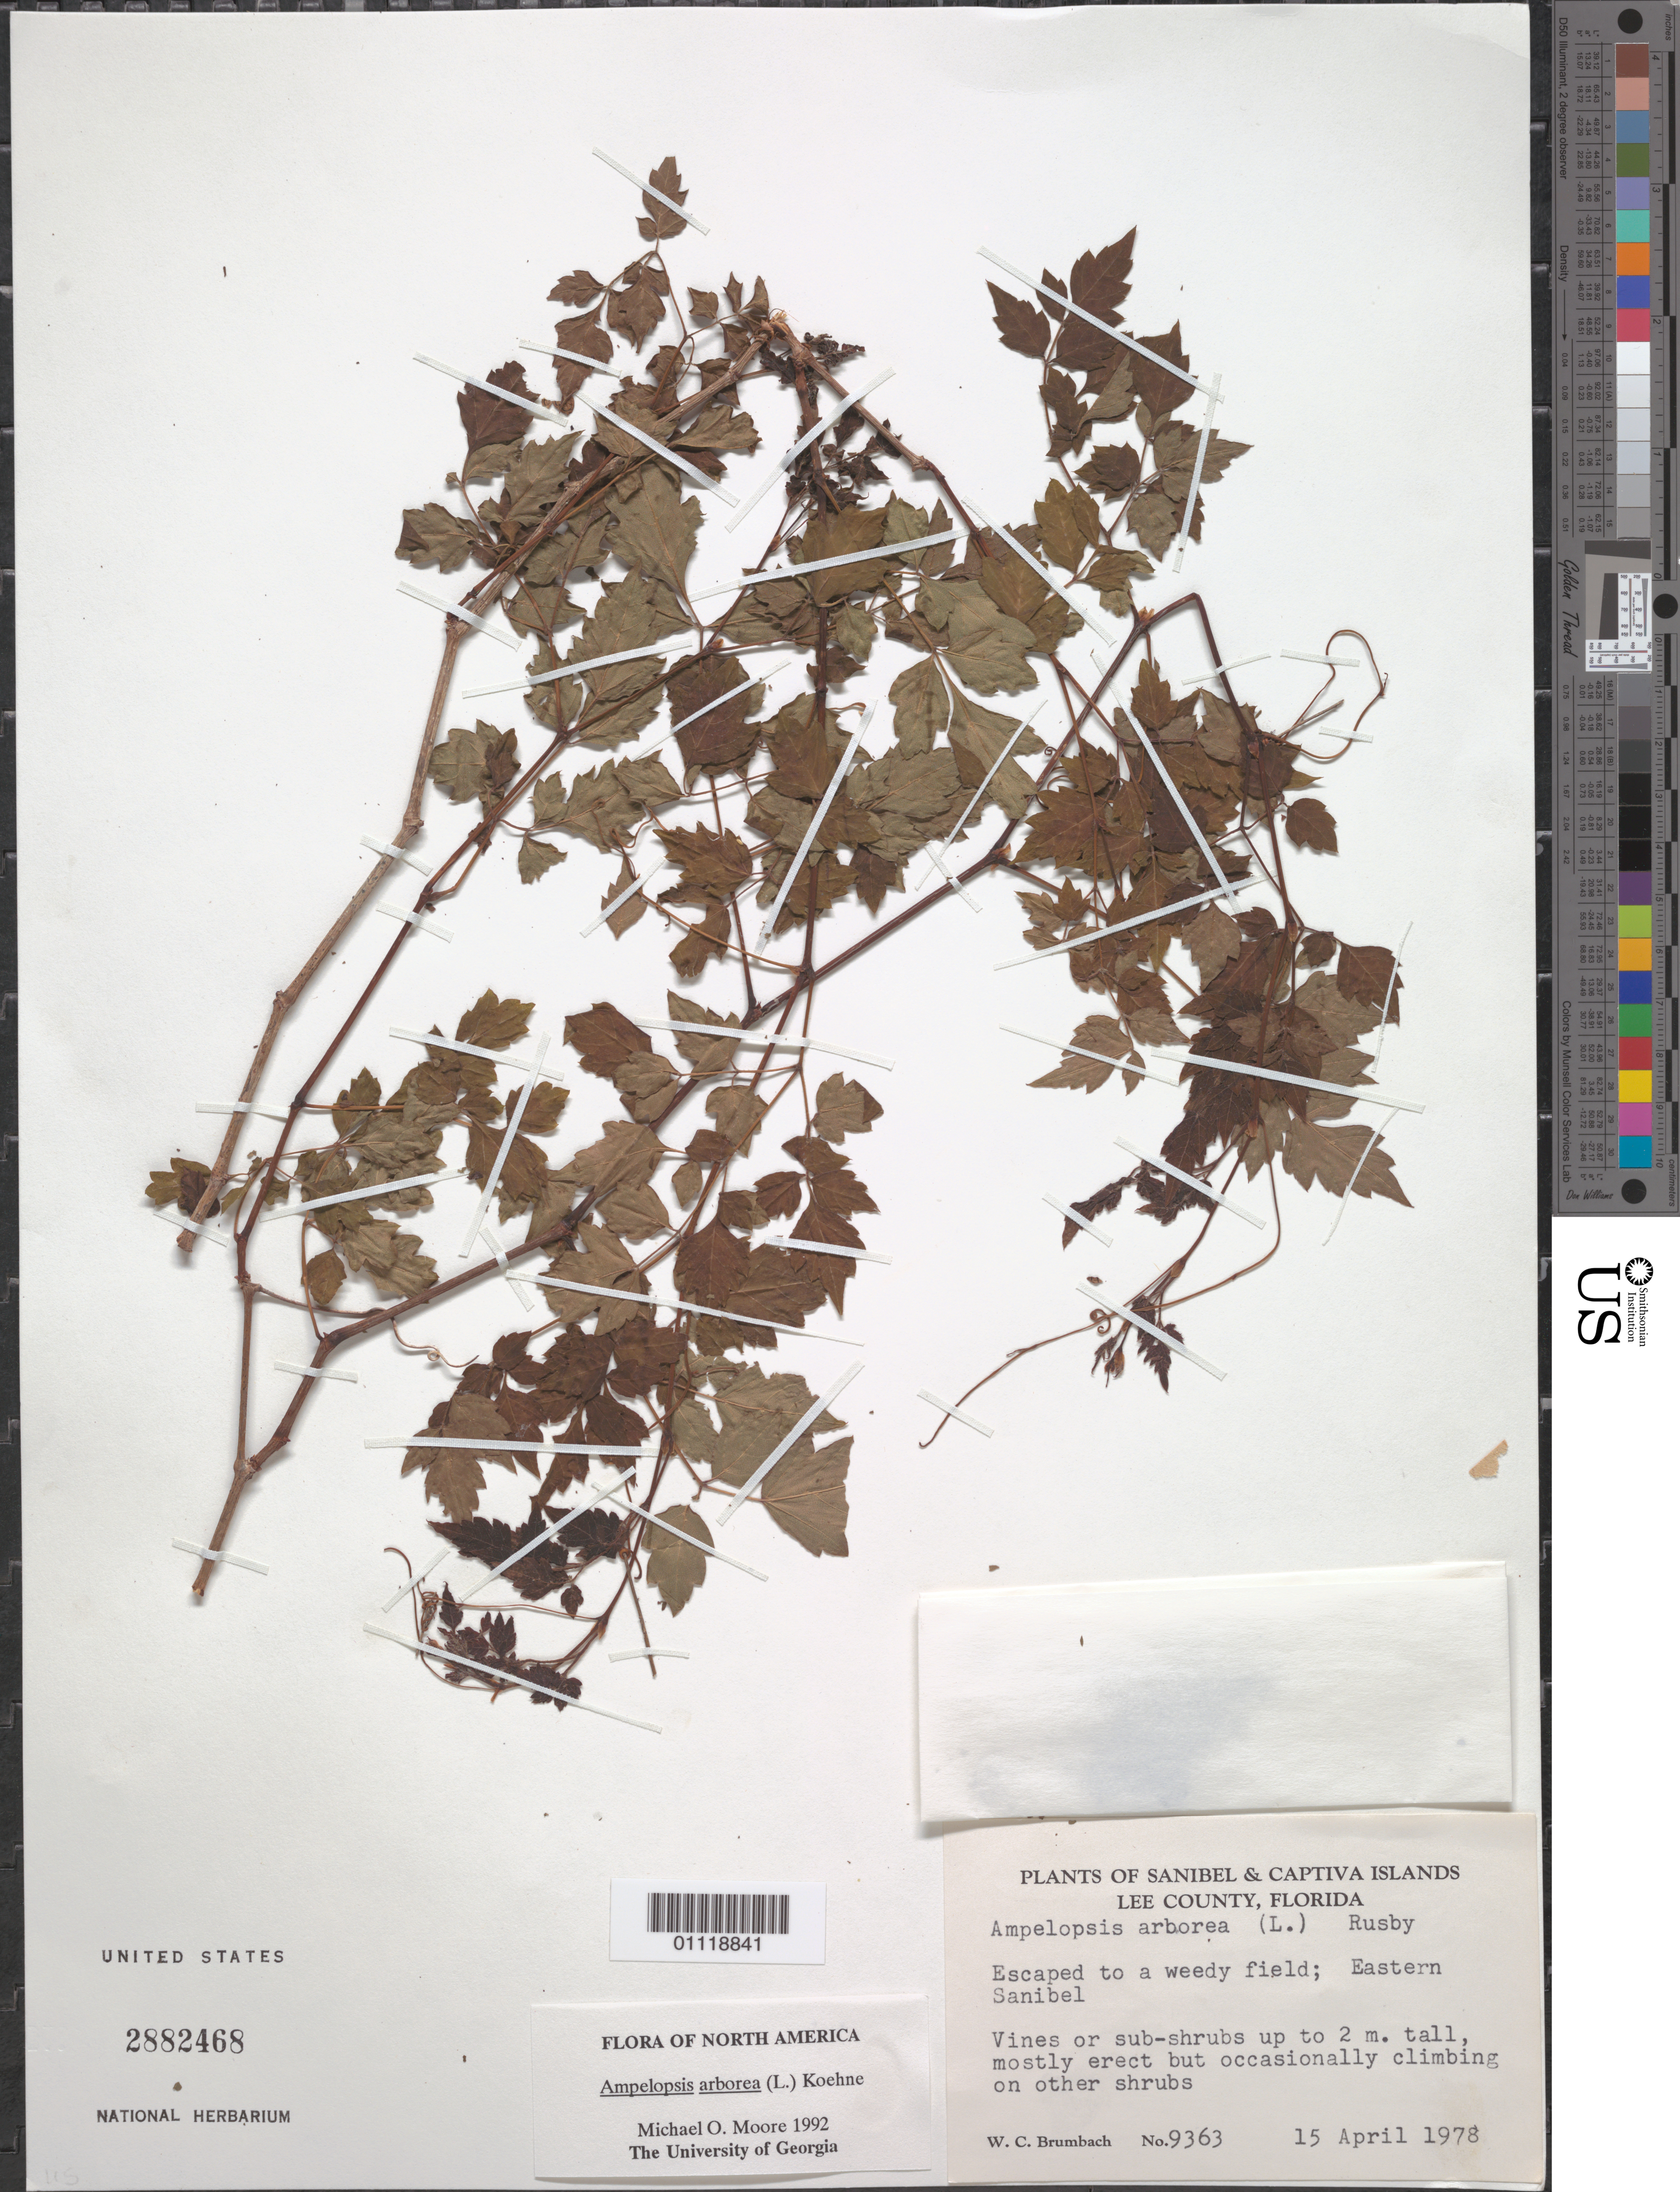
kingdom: Plantae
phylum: Tracheophyta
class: Magnoliopsida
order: Vitales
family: Vitaceae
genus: Ampelopsis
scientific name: Ampelopsis arborea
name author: (L.) Koehne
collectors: W. C. Brumbach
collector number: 9363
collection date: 1978-04-15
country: United States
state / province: Florida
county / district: Lee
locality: E Sanibel.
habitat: Vines, climbing on shrubs.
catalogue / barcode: US 2882468